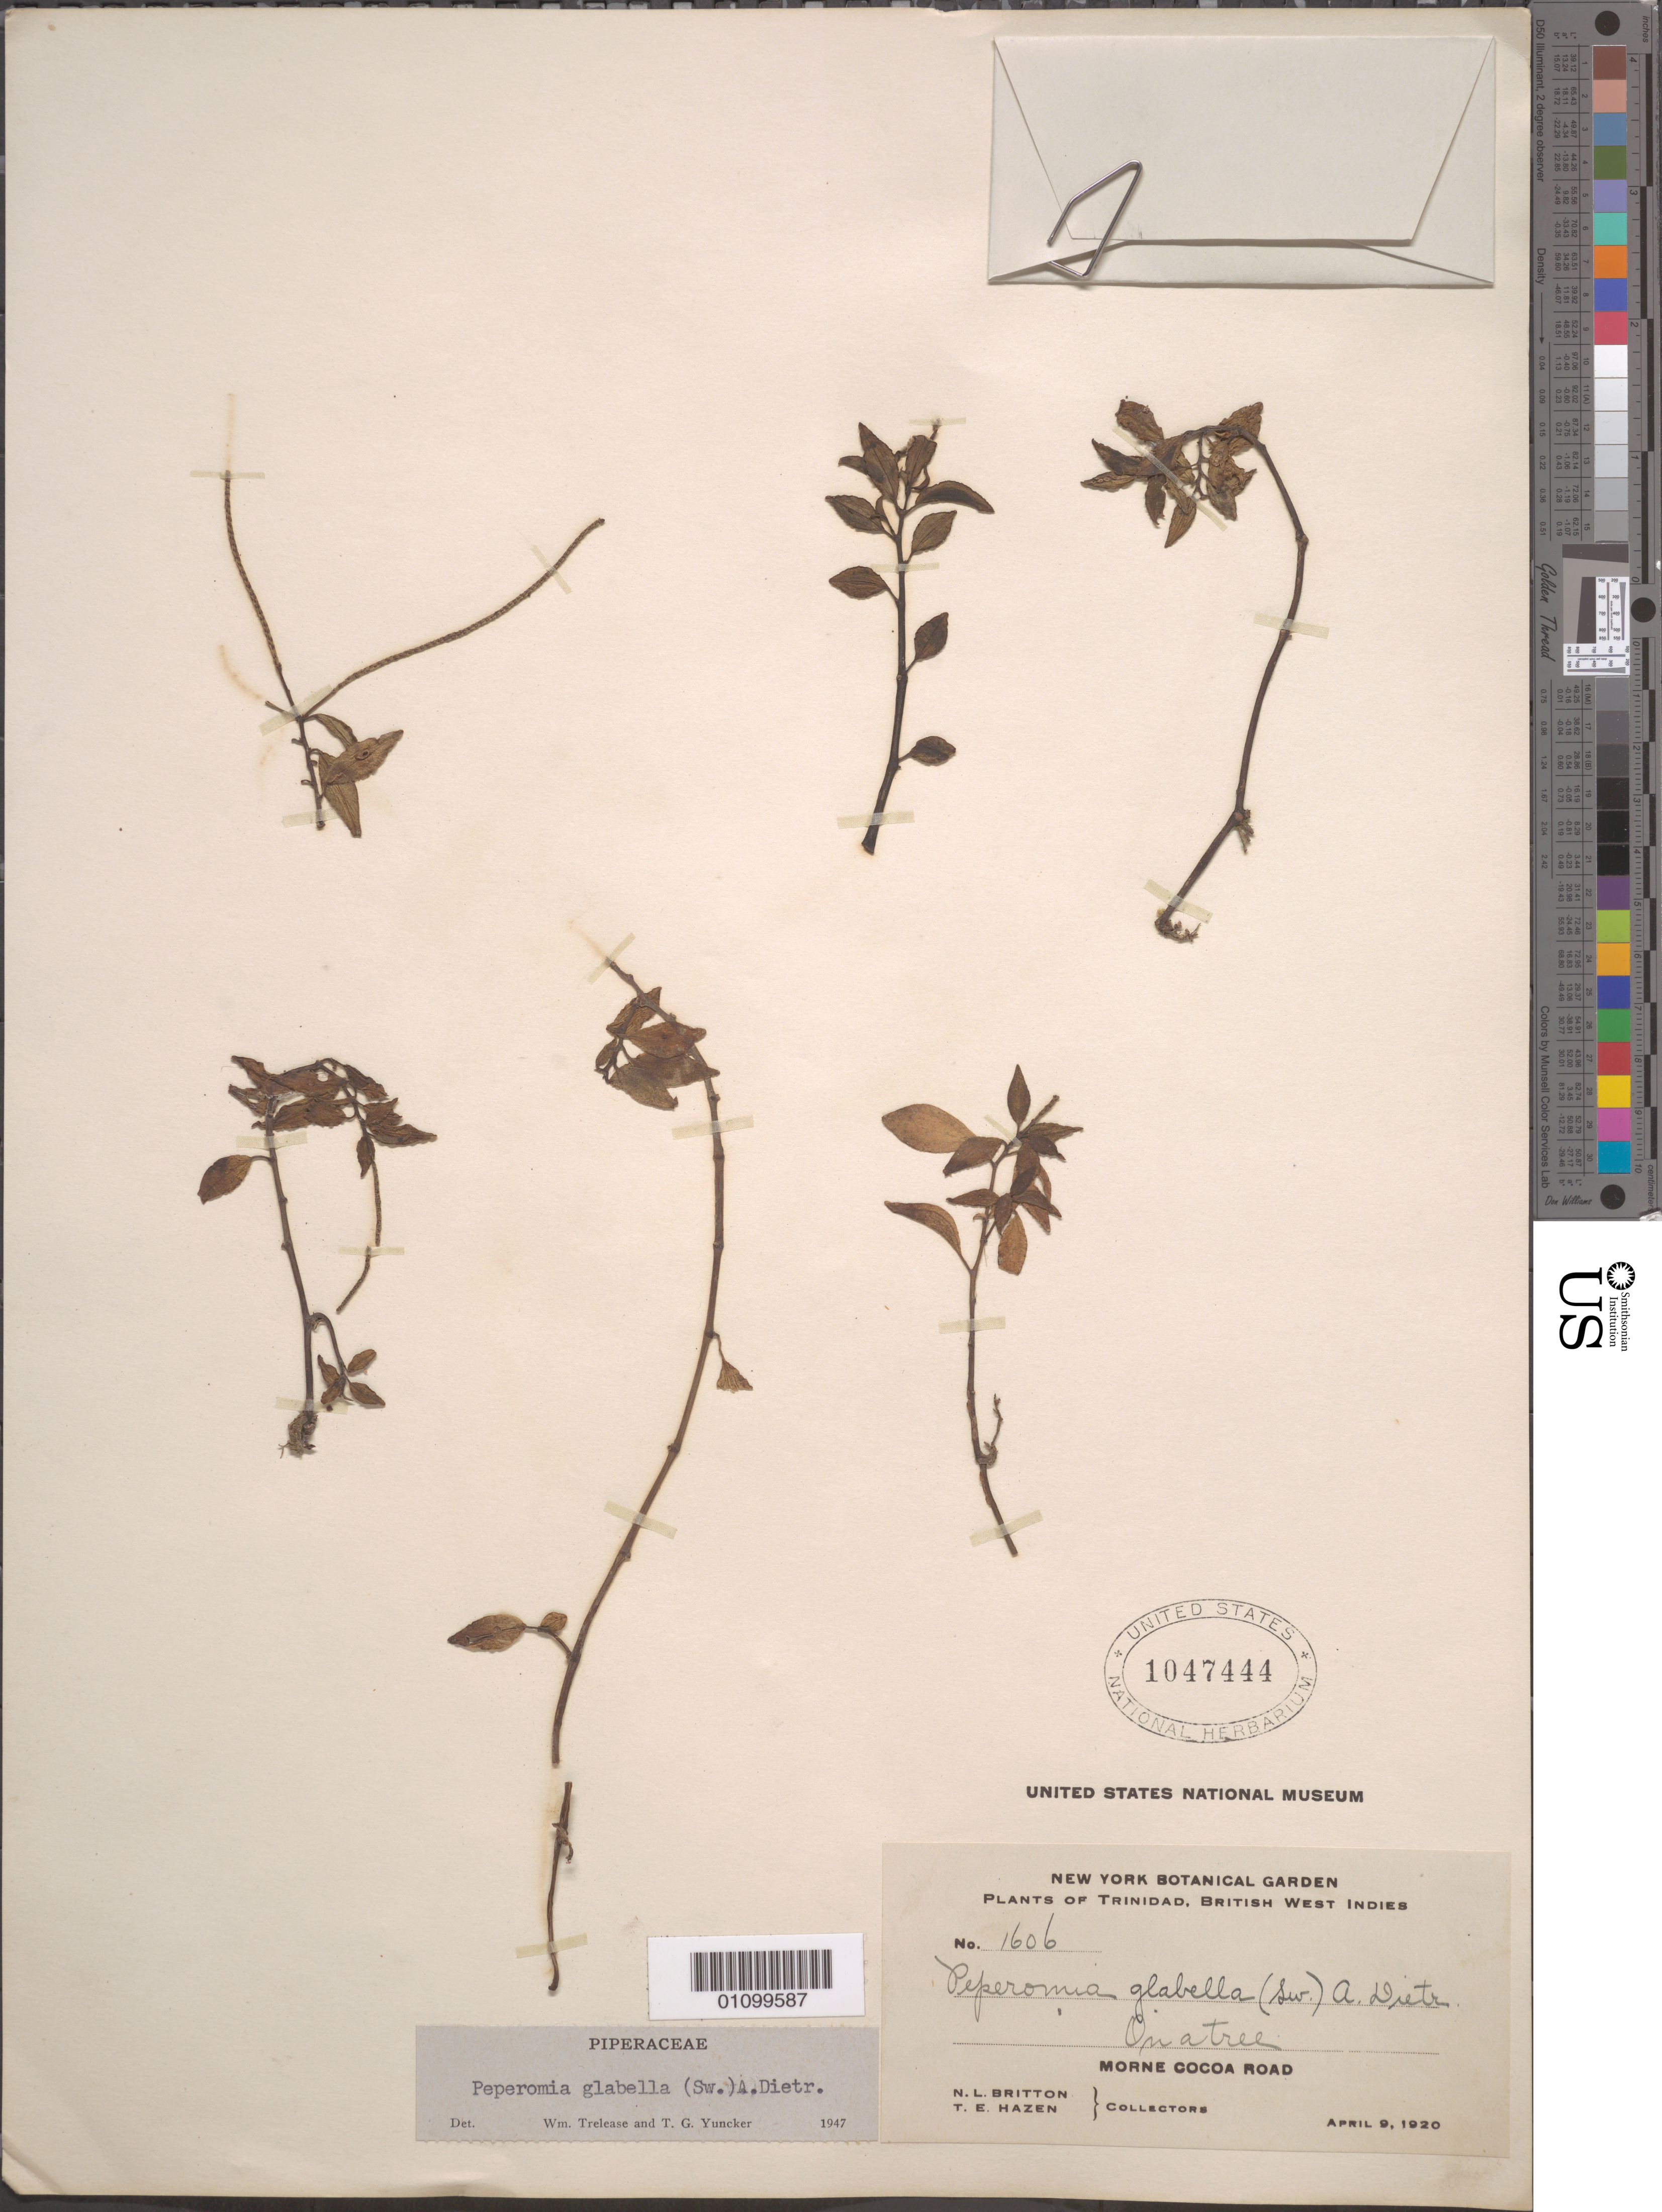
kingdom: Plantae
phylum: Tracheophyta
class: Magnoliopsida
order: Piperales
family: Piperaceae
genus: Peperomia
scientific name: Peperomia glabella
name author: (Sw.) A. Dietr.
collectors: N. Britton & T. E. Hazen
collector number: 1606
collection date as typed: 09 Apr 1920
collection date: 1920-04-09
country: Trinidad and Tobago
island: Trinidad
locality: Morne Cocoa Road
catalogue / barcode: US 1047444